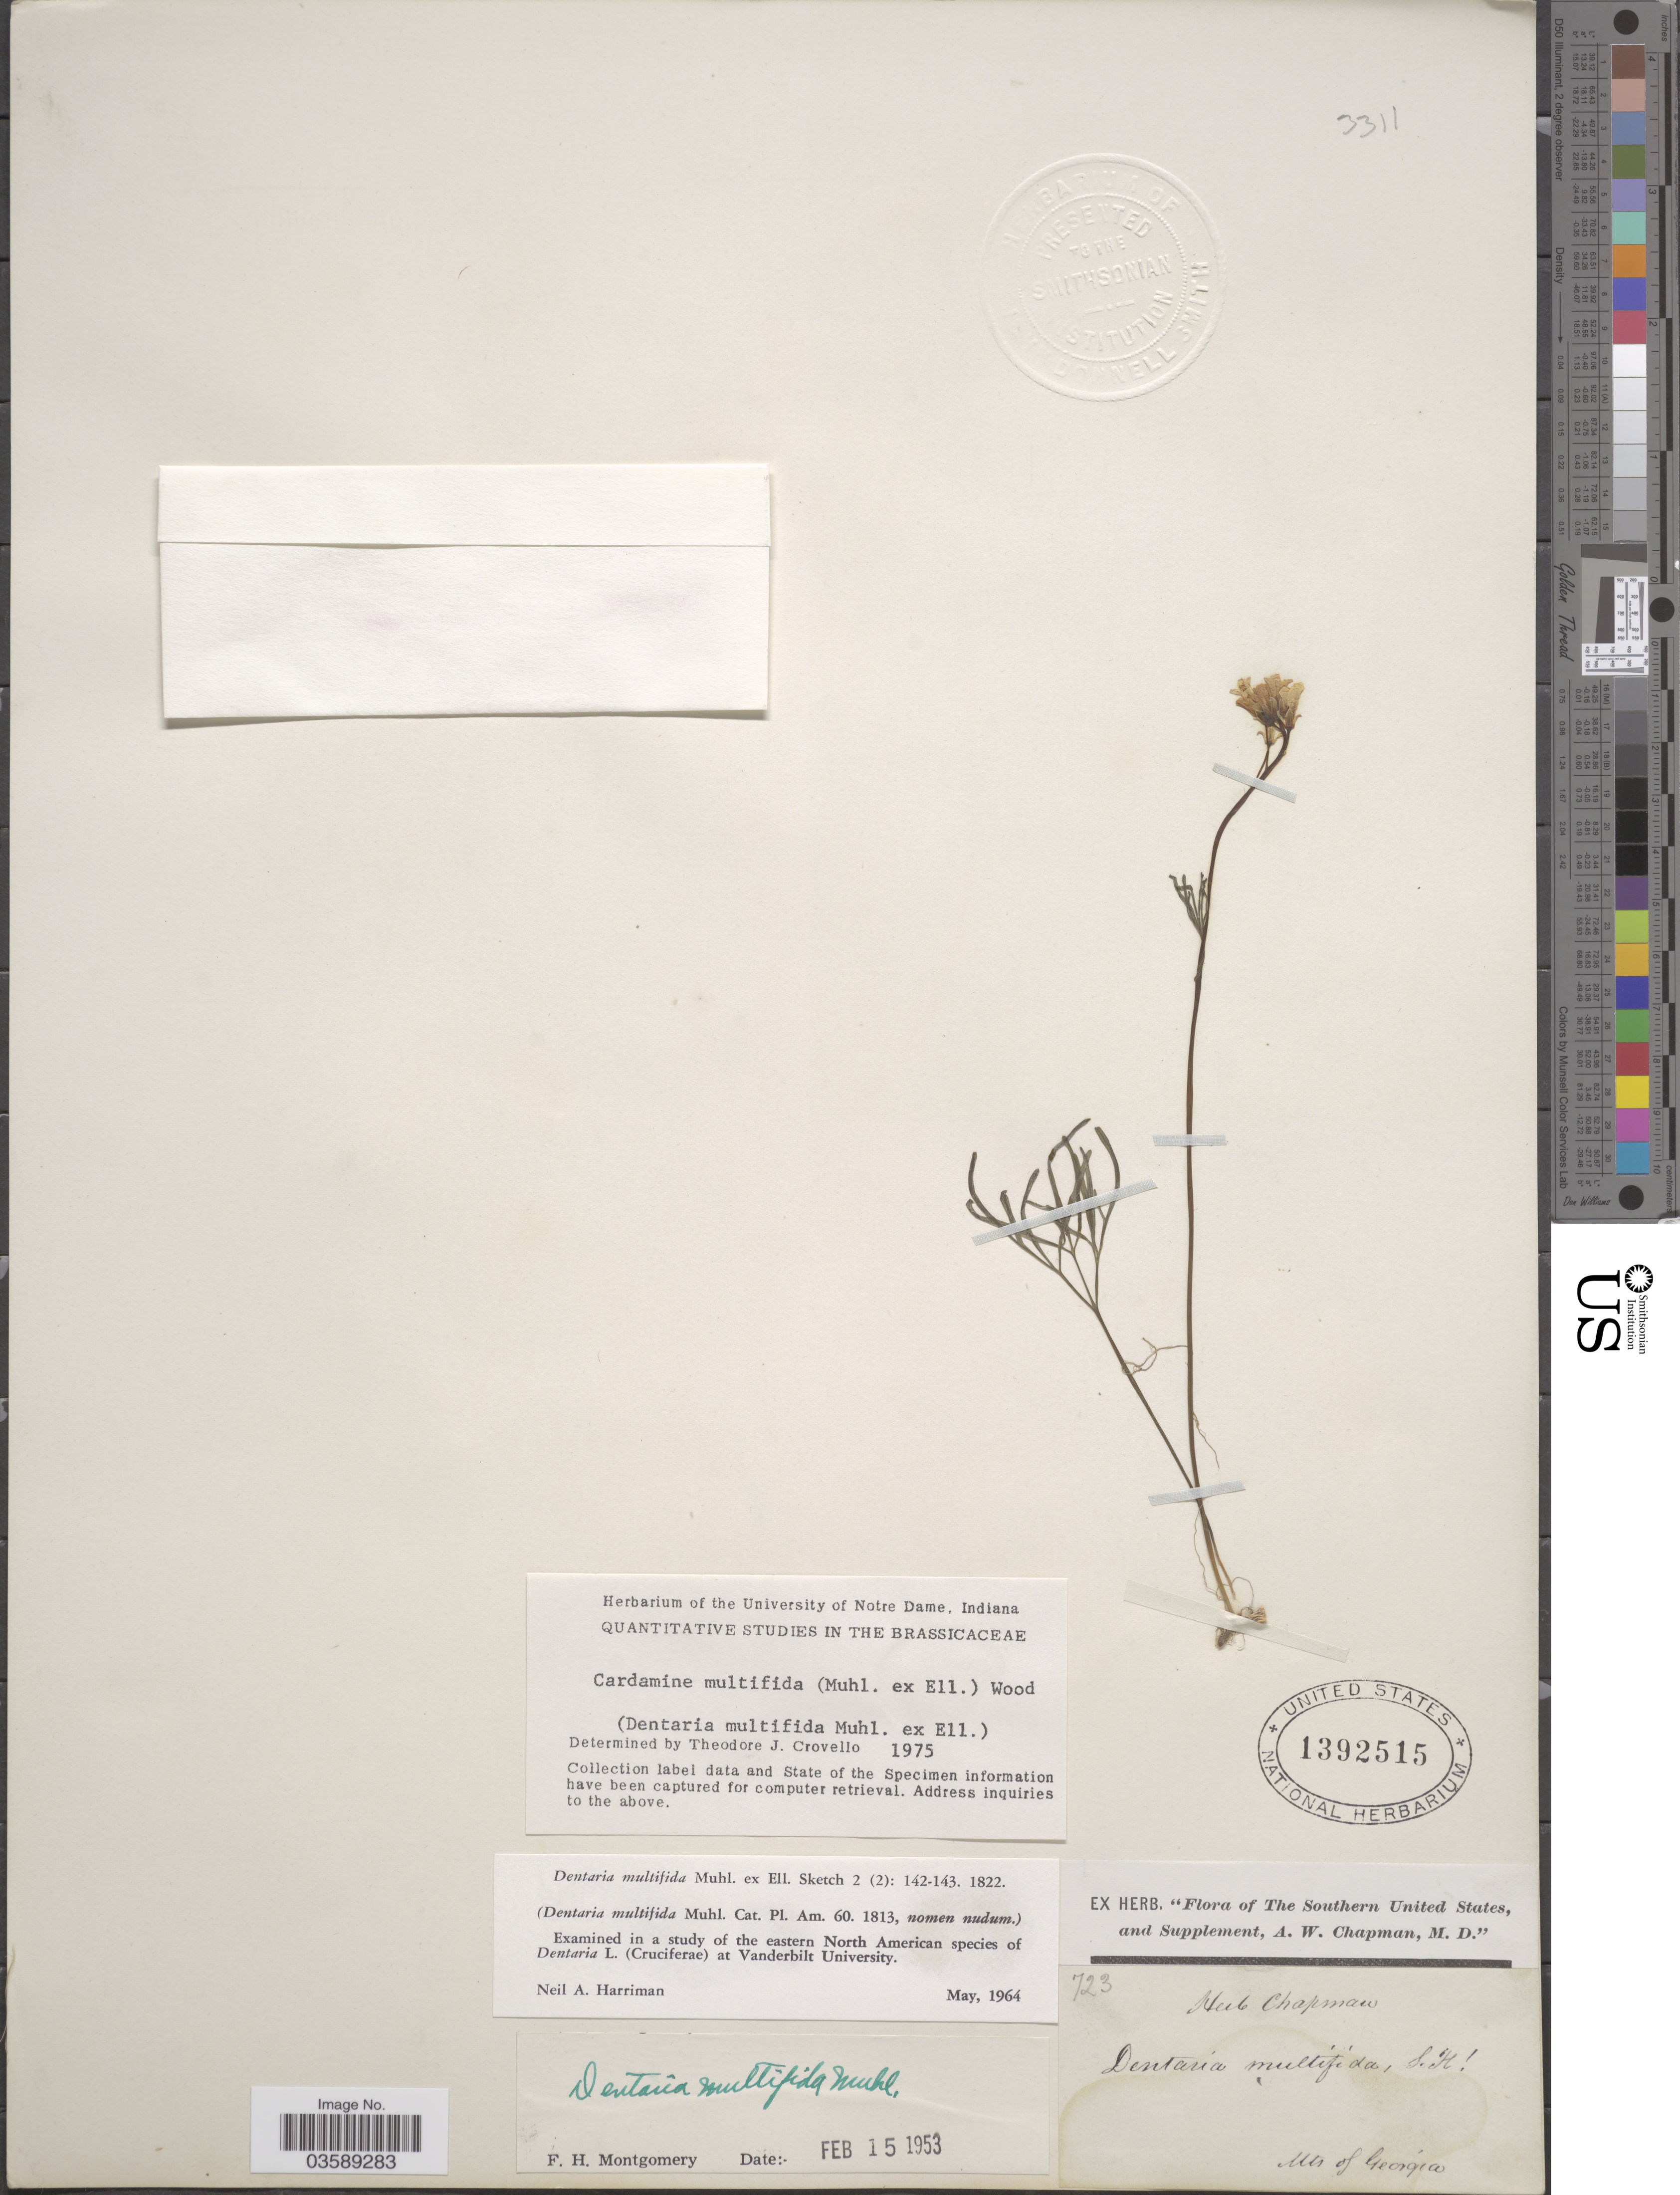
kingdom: Plantae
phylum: Tracheophyta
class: Magnoliopsida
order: Brassicales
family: Brassicaceae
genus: Cardamine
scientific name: Cardamine multifolia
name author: Rydb.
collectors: ex herb. A.W. Chapman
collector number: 723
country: United States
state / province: Georgia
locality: The Southern United States. Mts of Georgia.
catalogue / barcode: US 1392515